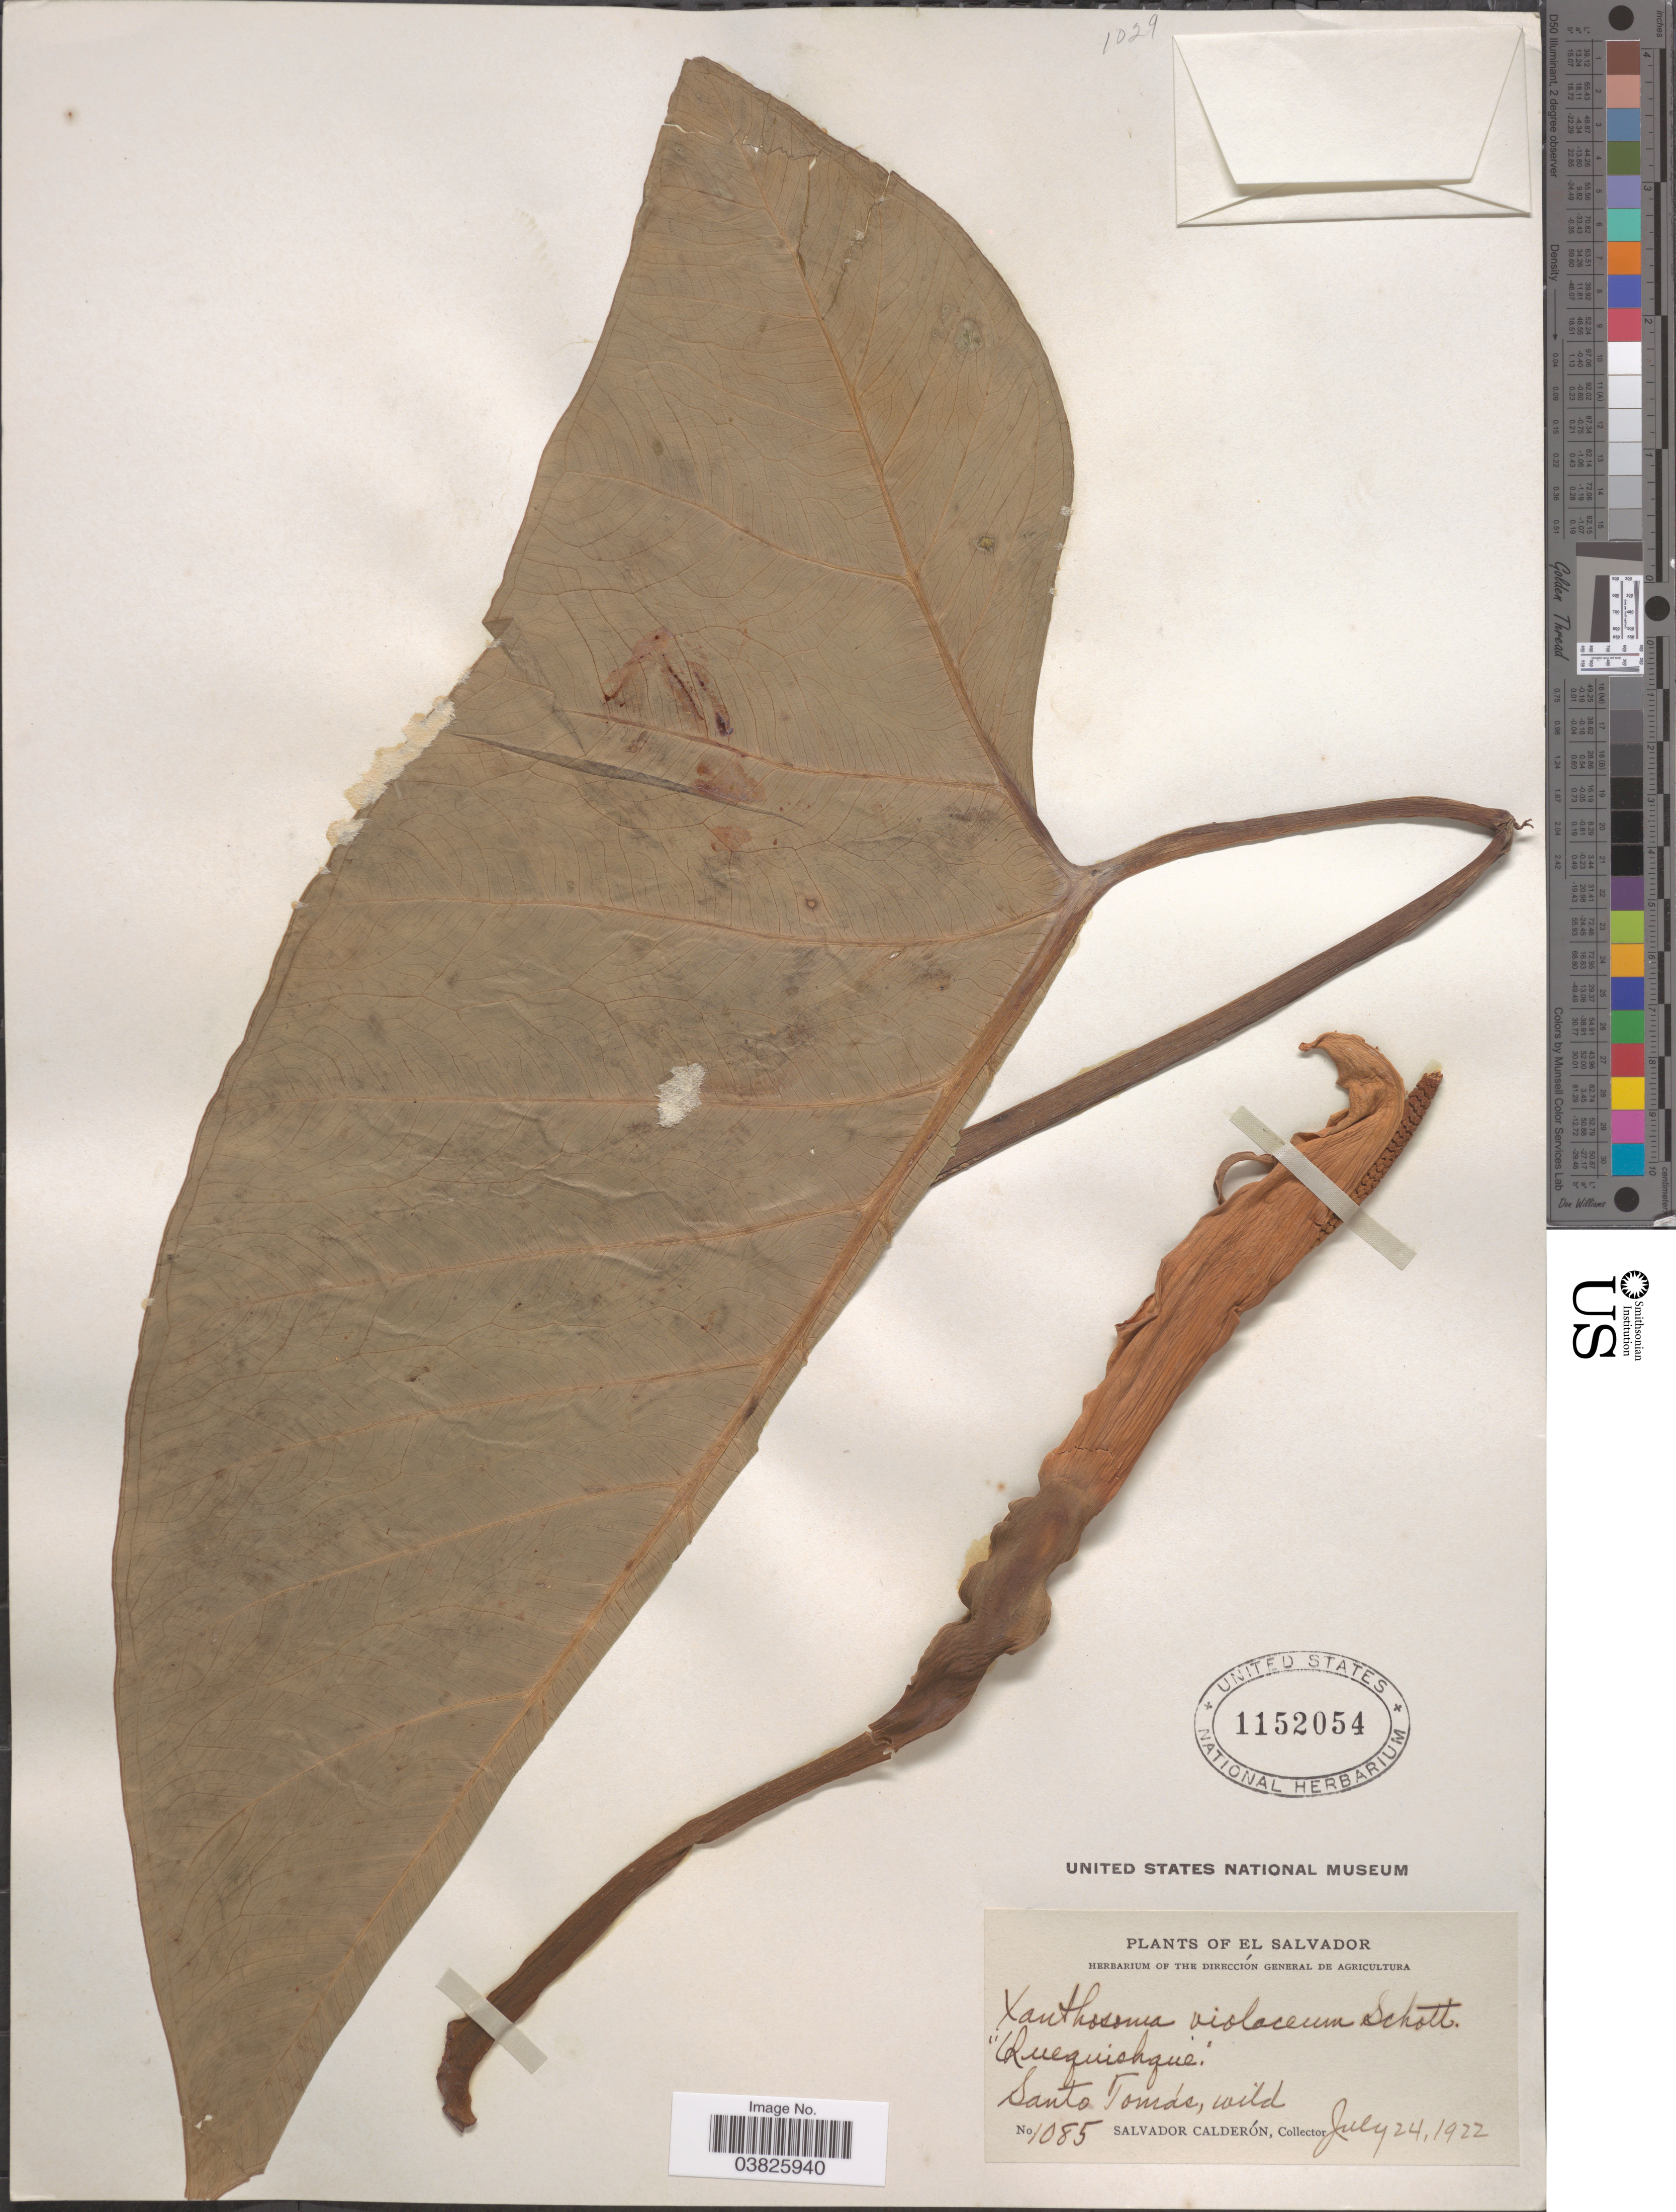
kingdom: Plantae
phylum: Tracheophyta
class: Liliopsida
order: Alismatales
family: Araceae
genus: Xanthosoma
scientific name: Xanthosoma violaceum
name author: Schott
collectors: S. Calderón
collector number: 1085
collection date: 1922-07-24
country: El Salvador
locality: Santo Tomás.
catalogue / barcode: US 1152054